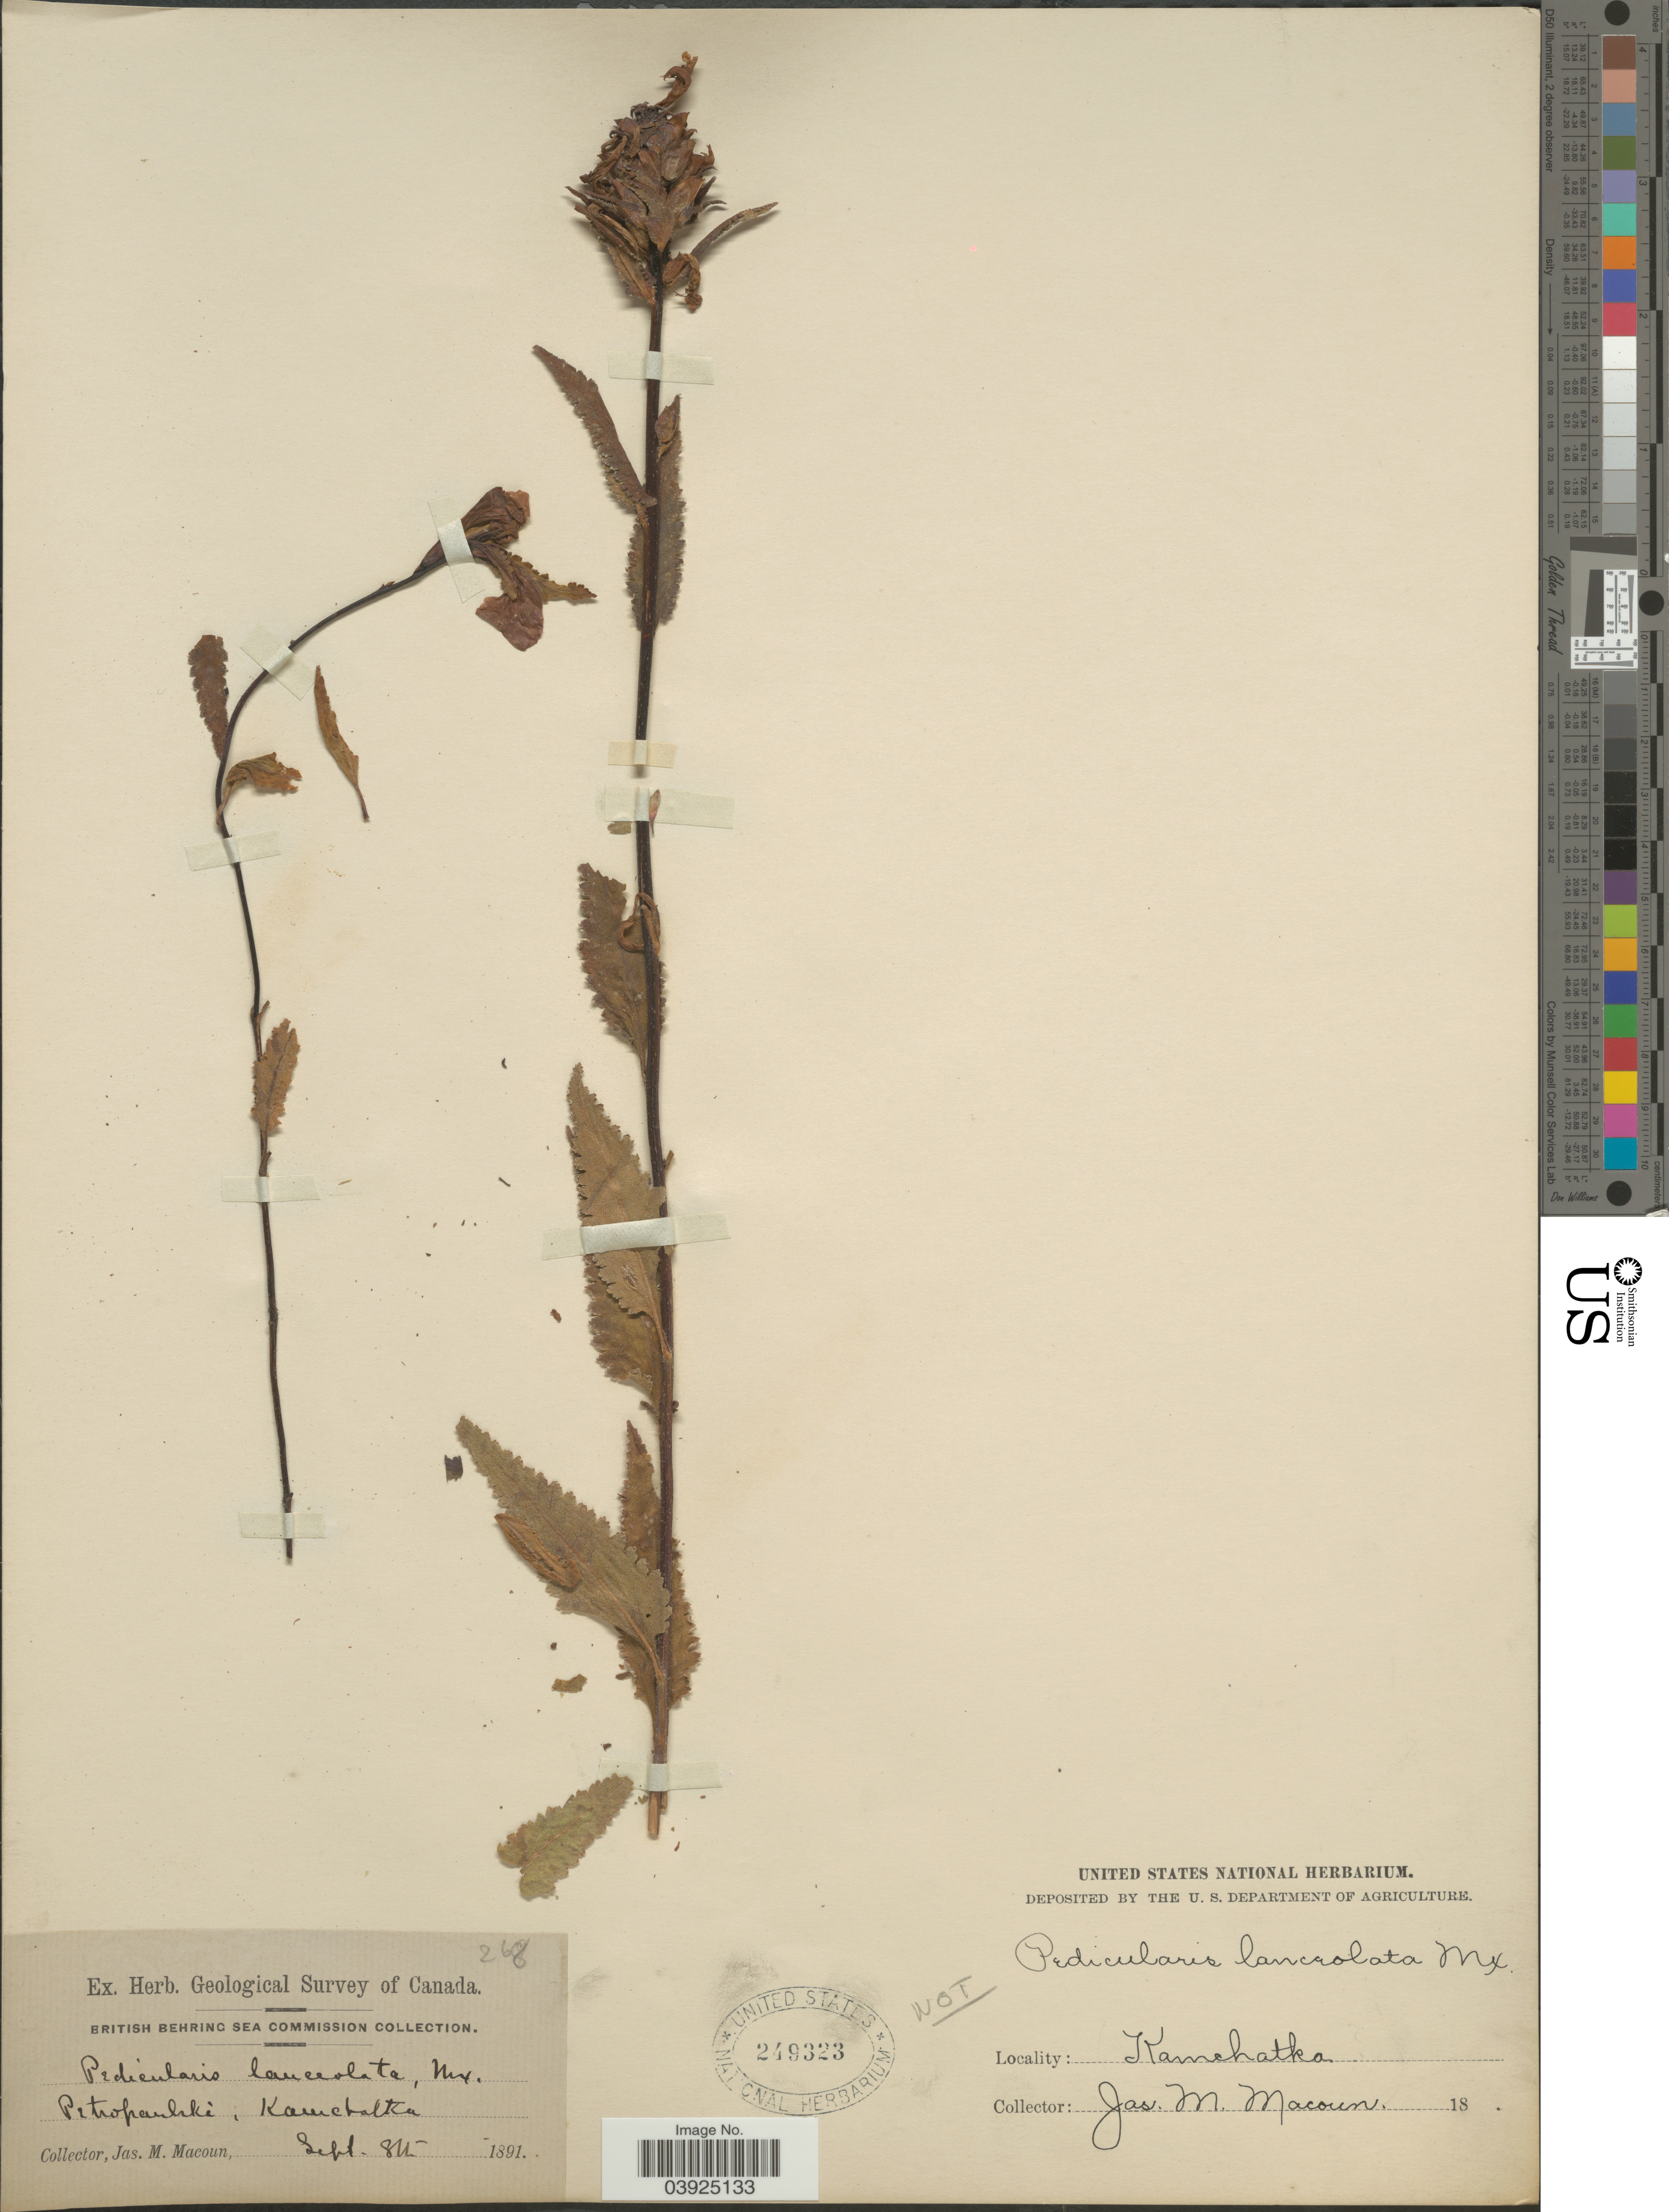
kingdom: Plantae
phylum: Tracheophyta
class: Magnoliopsida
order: Lamiales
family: Orobanchaceae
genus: Pedicularis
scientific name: Pedicularis sp.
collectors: J. M. Macoun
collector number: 268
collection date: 1891-09-08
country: Russian Federation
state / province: Kamchatka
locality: Petropanhki.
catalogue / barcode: US 249323